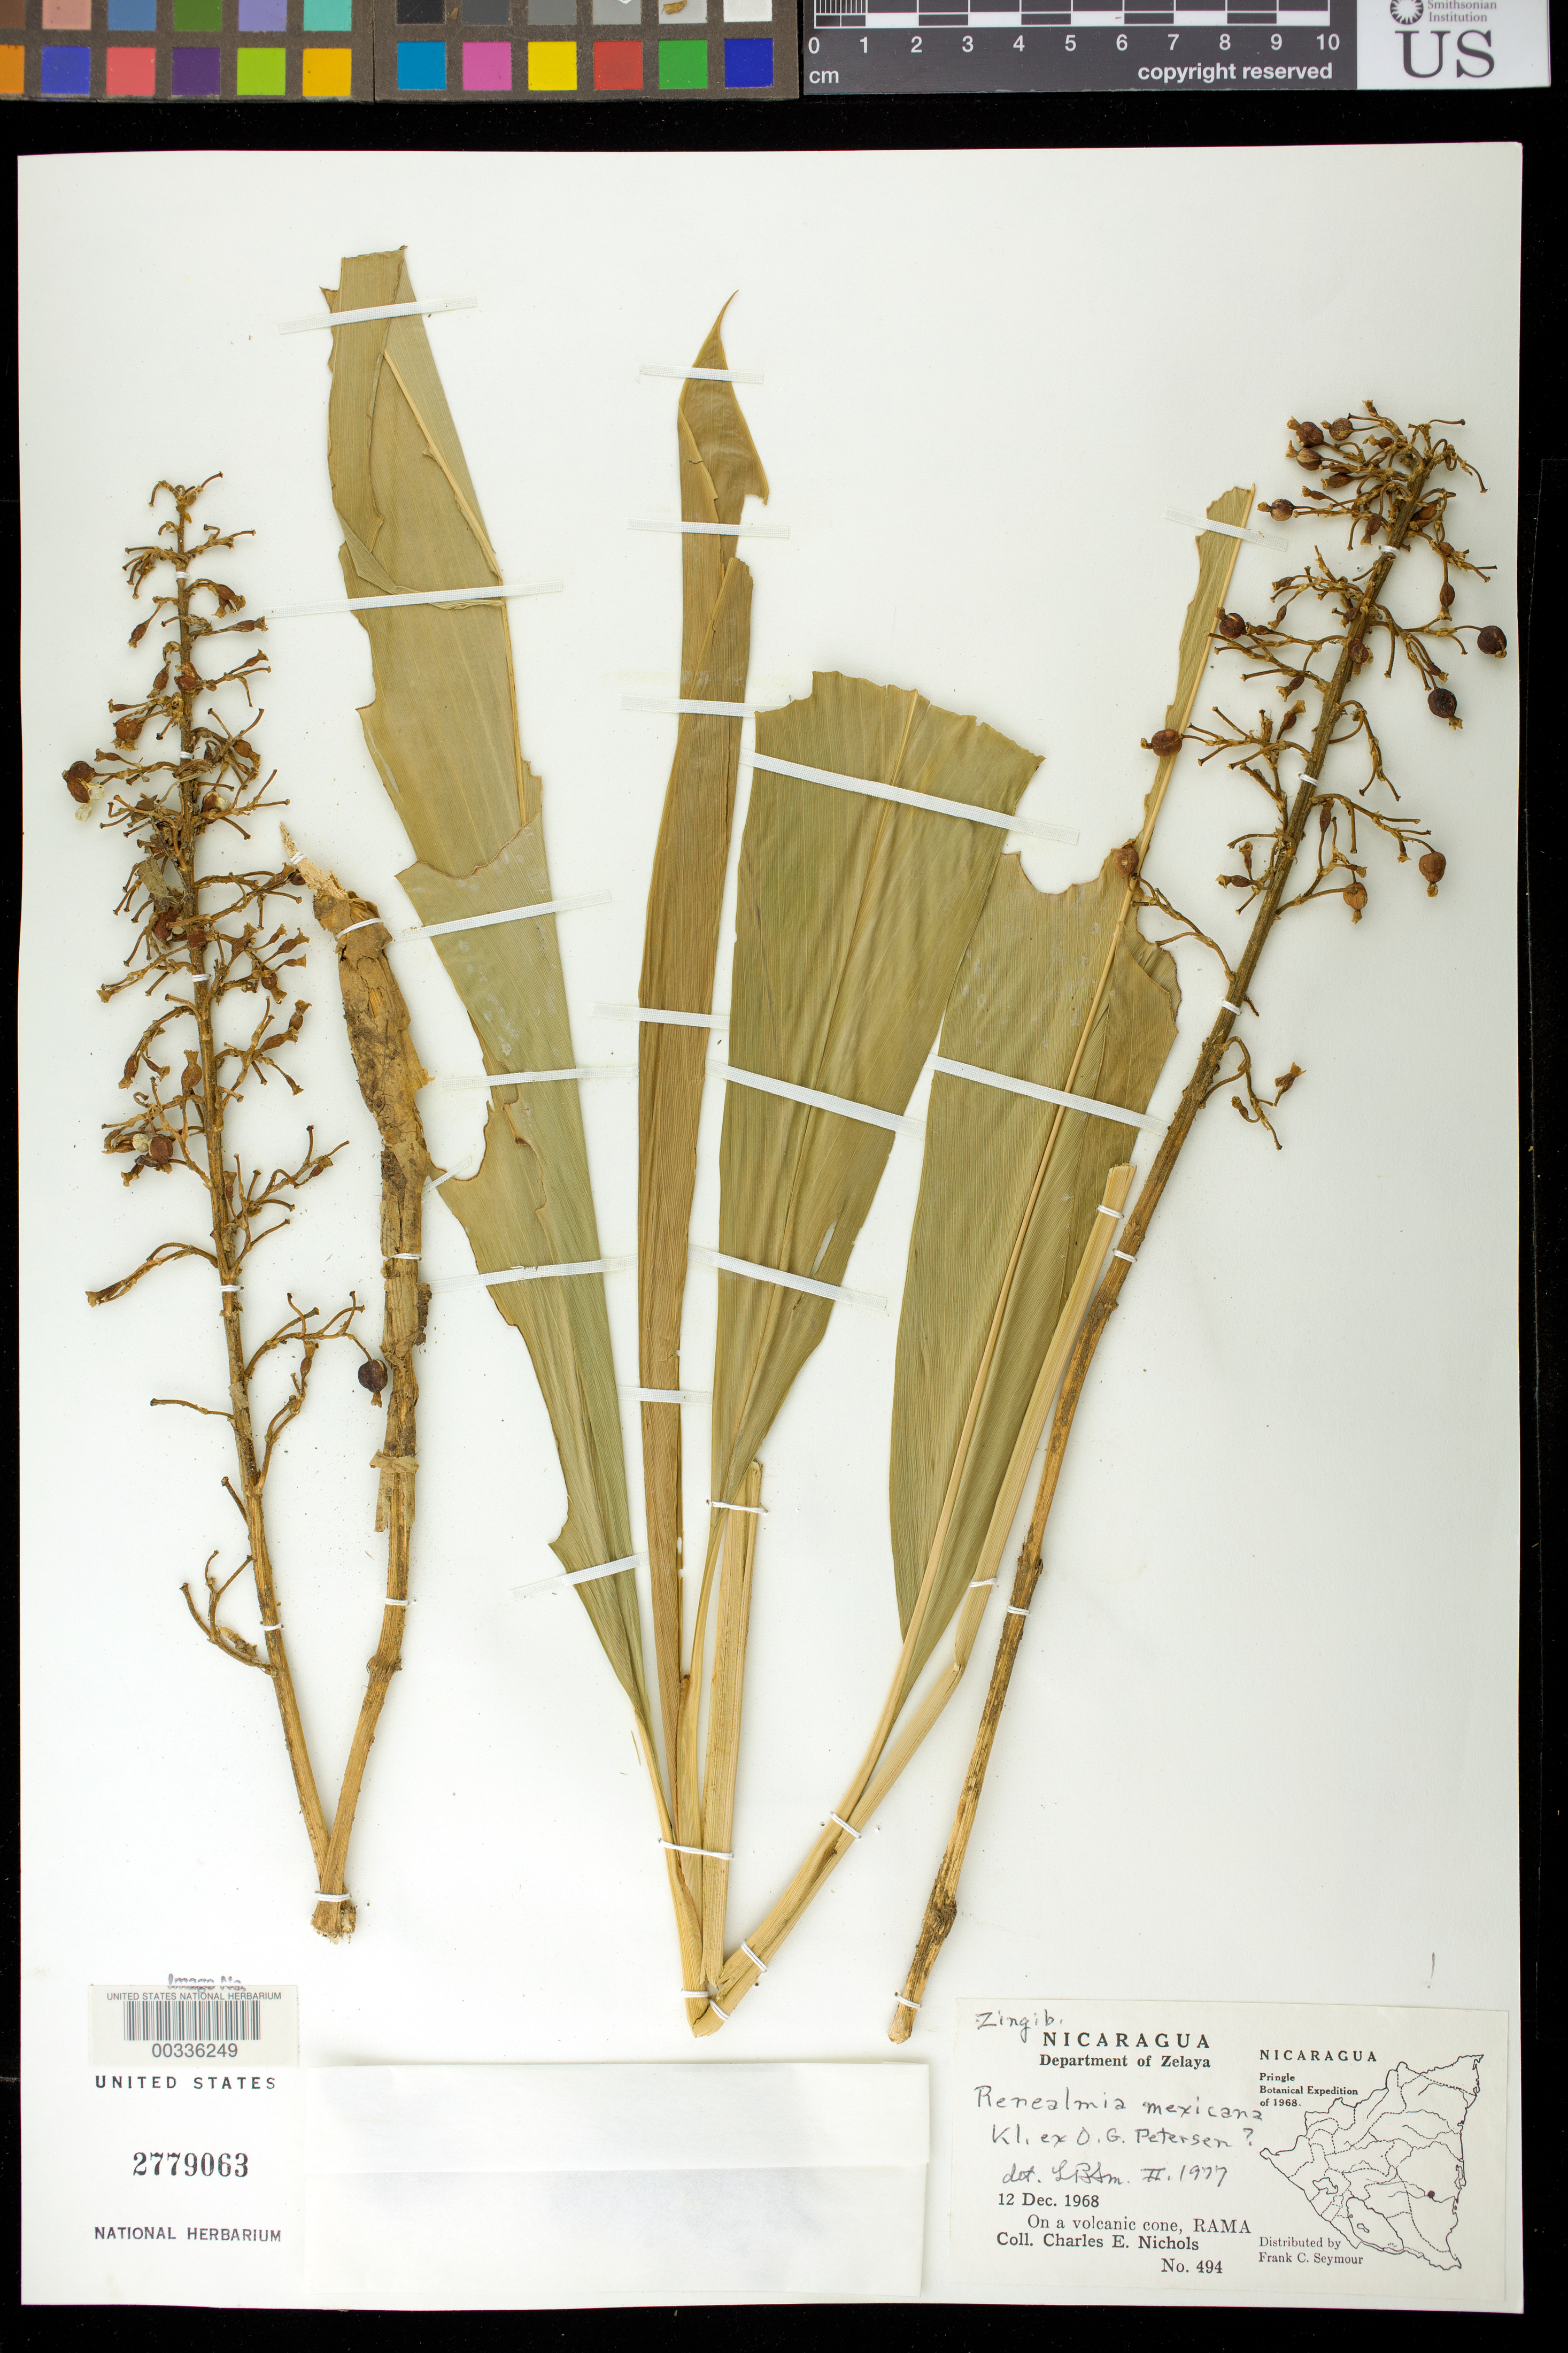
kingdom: Plantae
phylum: Tracheophyta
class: Liliopsida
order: Zingiberales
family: Zingiberaceae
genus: Renealmia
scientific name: Renealmia mexicana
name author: Klotzsch ex Petersen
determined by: Smith, Lyman B., (US), NMNH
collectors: G. E. Nichols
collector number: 494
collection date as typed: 12 Dec 1968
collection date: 1968-12-12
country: Nicaragua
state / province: Atlántico Sur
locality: On a volcanic cone, rama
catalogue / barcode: US 2779063